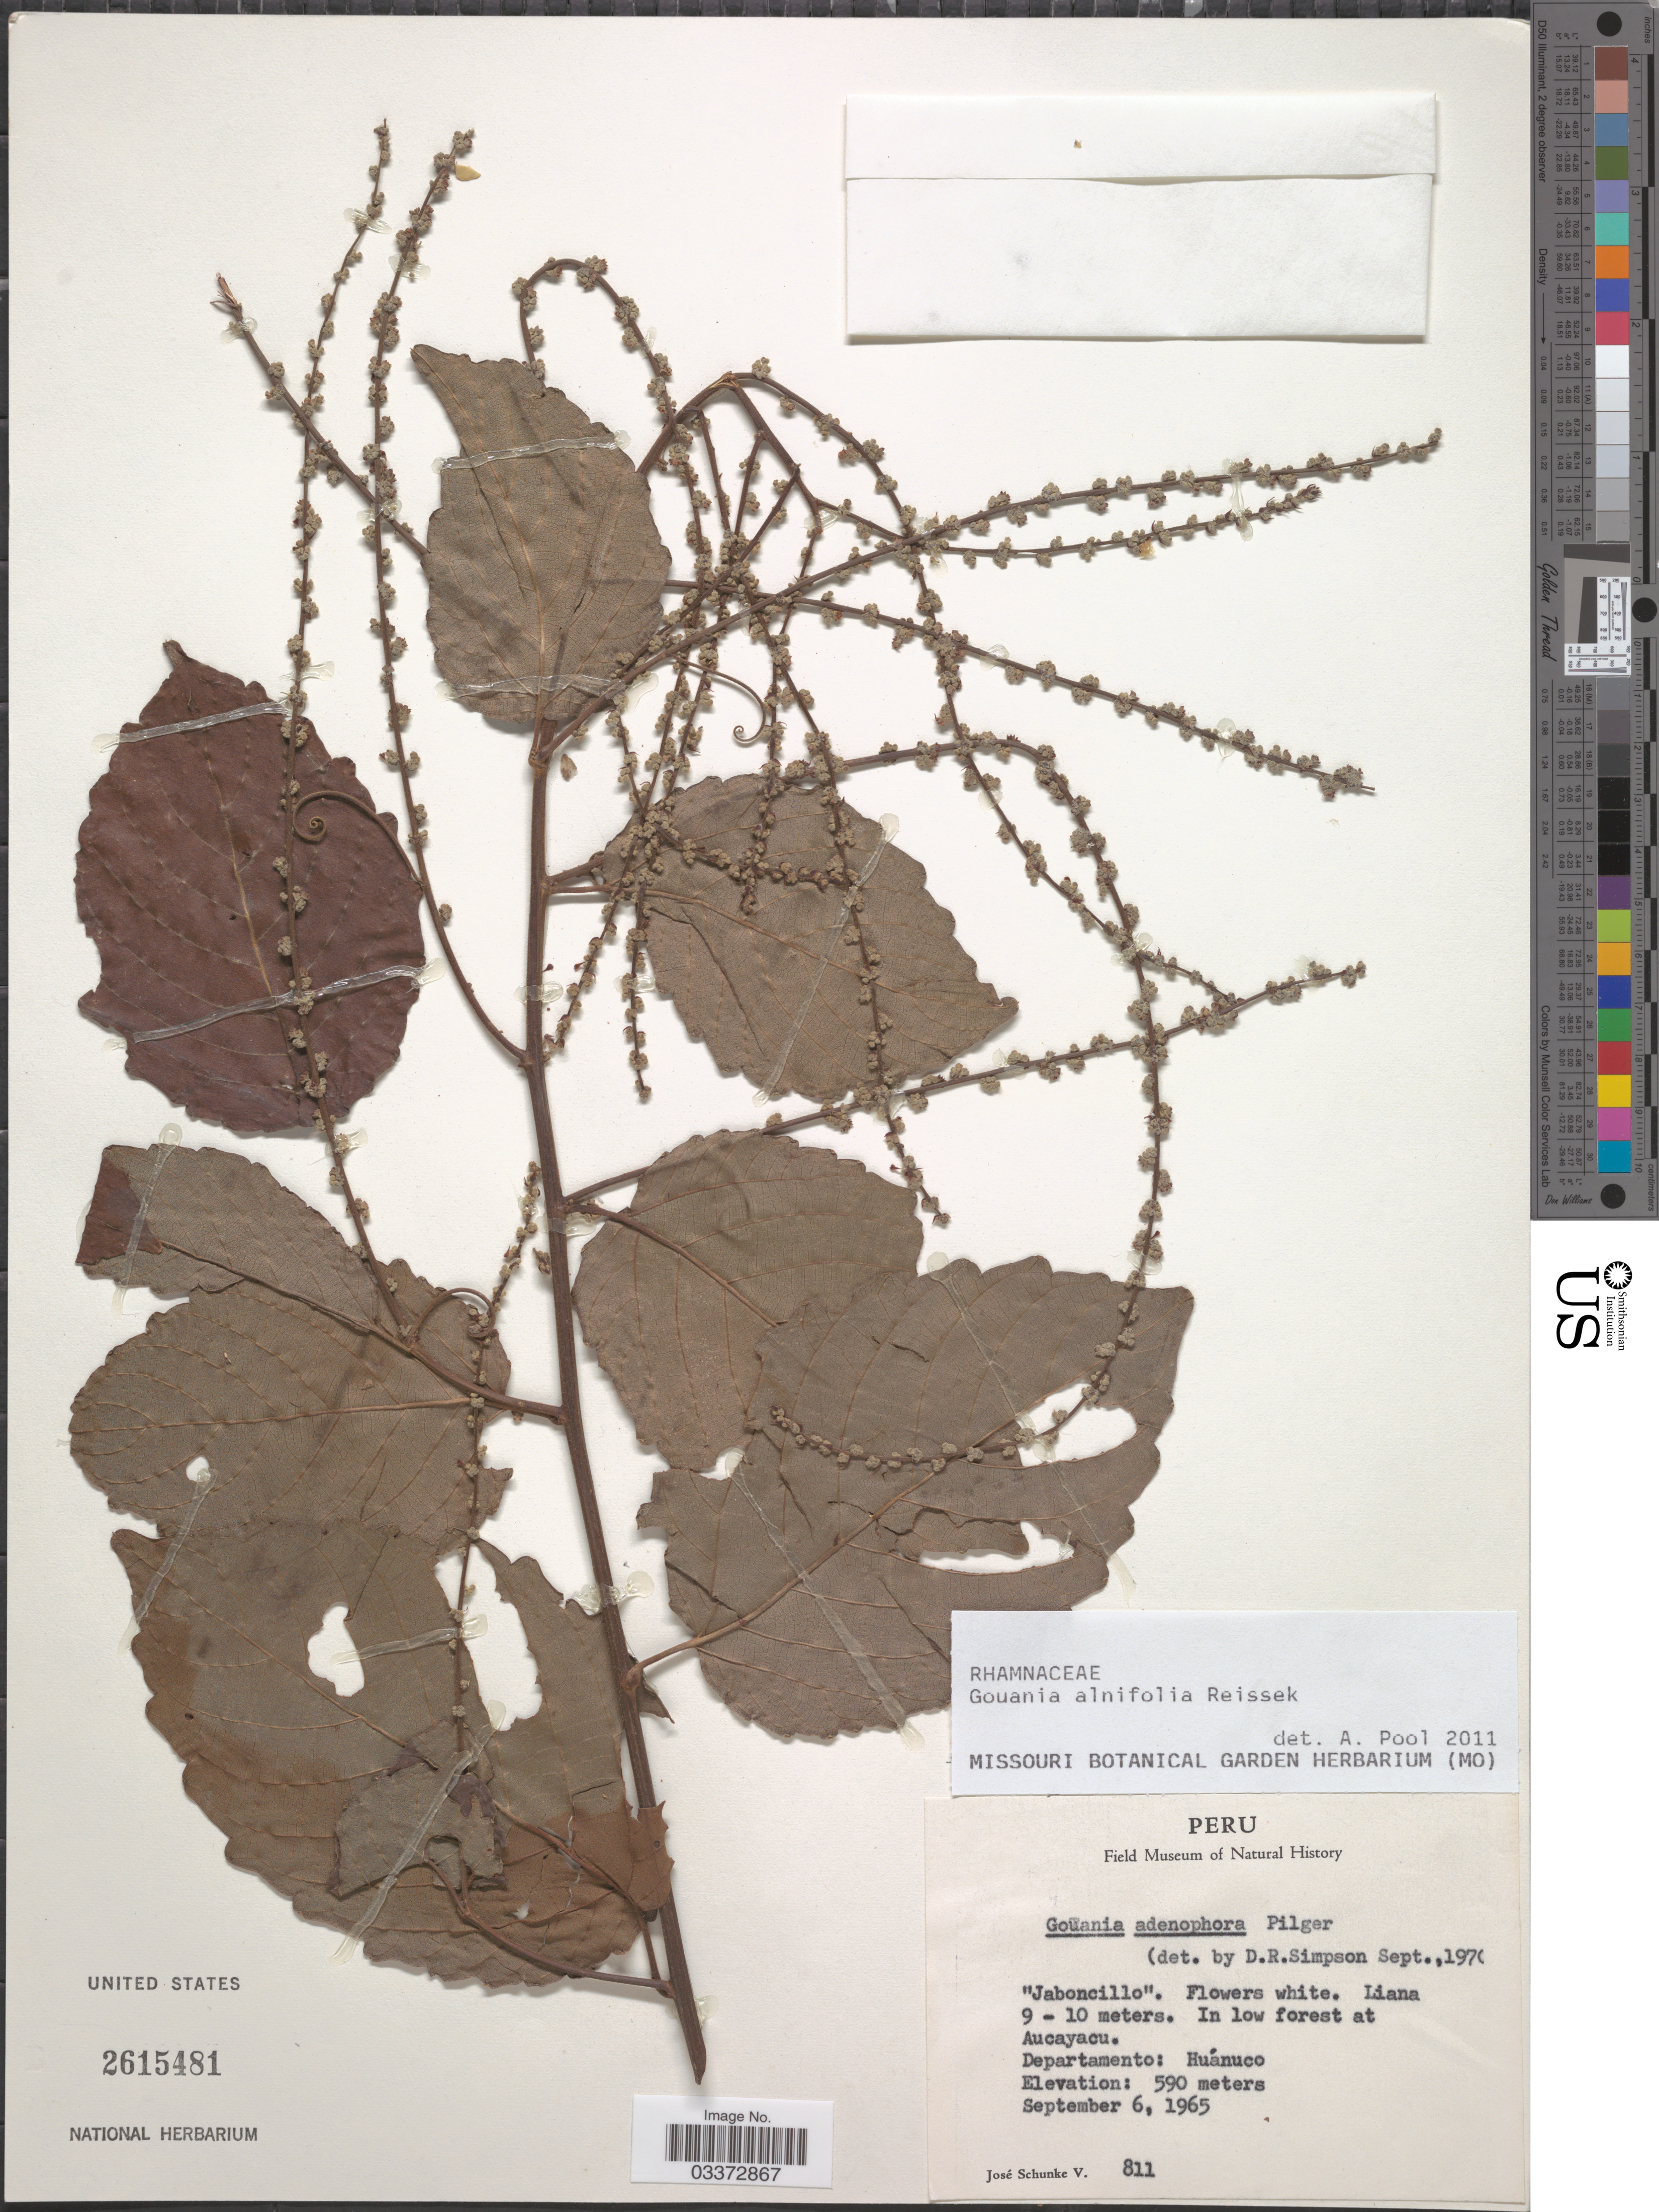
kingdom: Plantae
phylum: Tracheophyta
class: Magnoliopsida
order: Rosales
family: Rhamnaceae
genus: Gouania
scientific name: Gouania alnifolia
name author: Reissek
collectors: J. Schunke Vigo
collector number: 811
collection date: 1965-09-06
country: Peru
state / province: Huánuco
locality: In low forest at Aucayacu. Departamento: Huánuco.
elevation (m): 590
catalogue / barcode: US 2615481